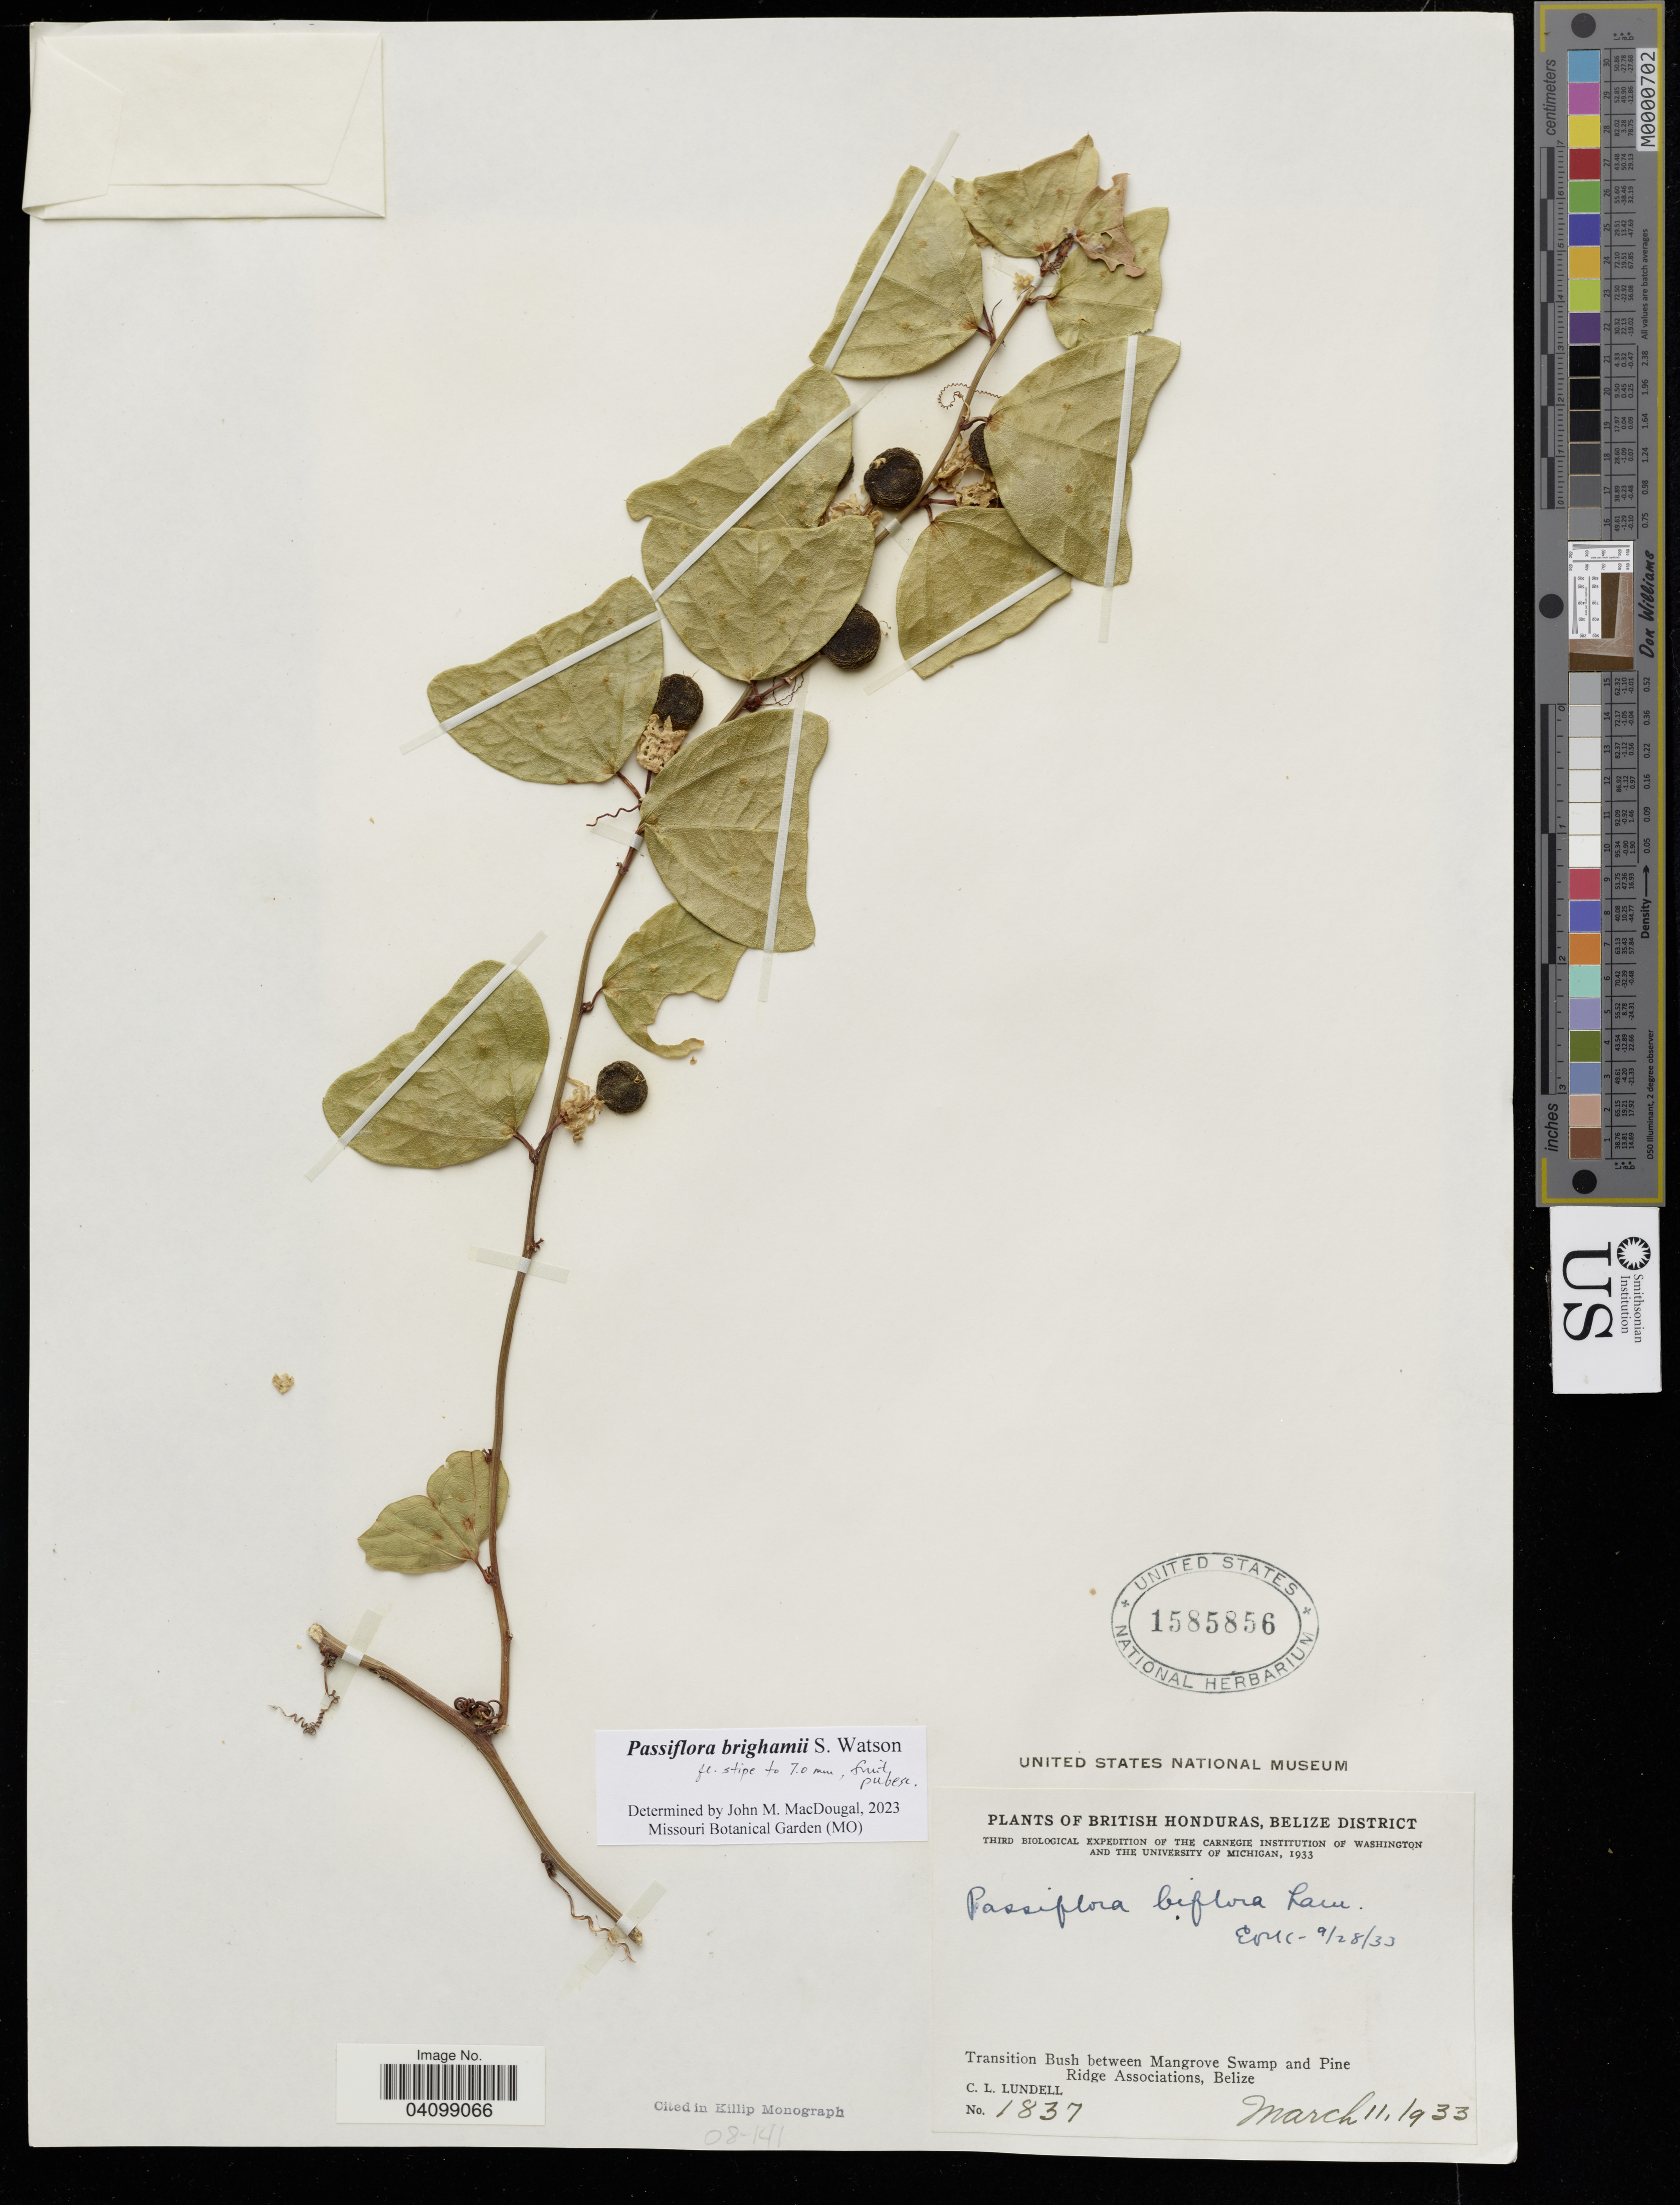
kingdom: Plantae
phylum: Tracheophyta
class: Magnoliopsida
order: Malpighiales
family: Passifloraceae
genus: Passiflora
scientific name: Passiflora brighamii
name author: S. Watson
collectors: C. L. Lundell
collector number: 1837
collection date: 1933-03-11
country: Belize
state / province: Belize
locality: British Honduras, Transition Bush between Mangrove Swamp and Pine Ridge Associations.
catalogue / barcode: US 1585856